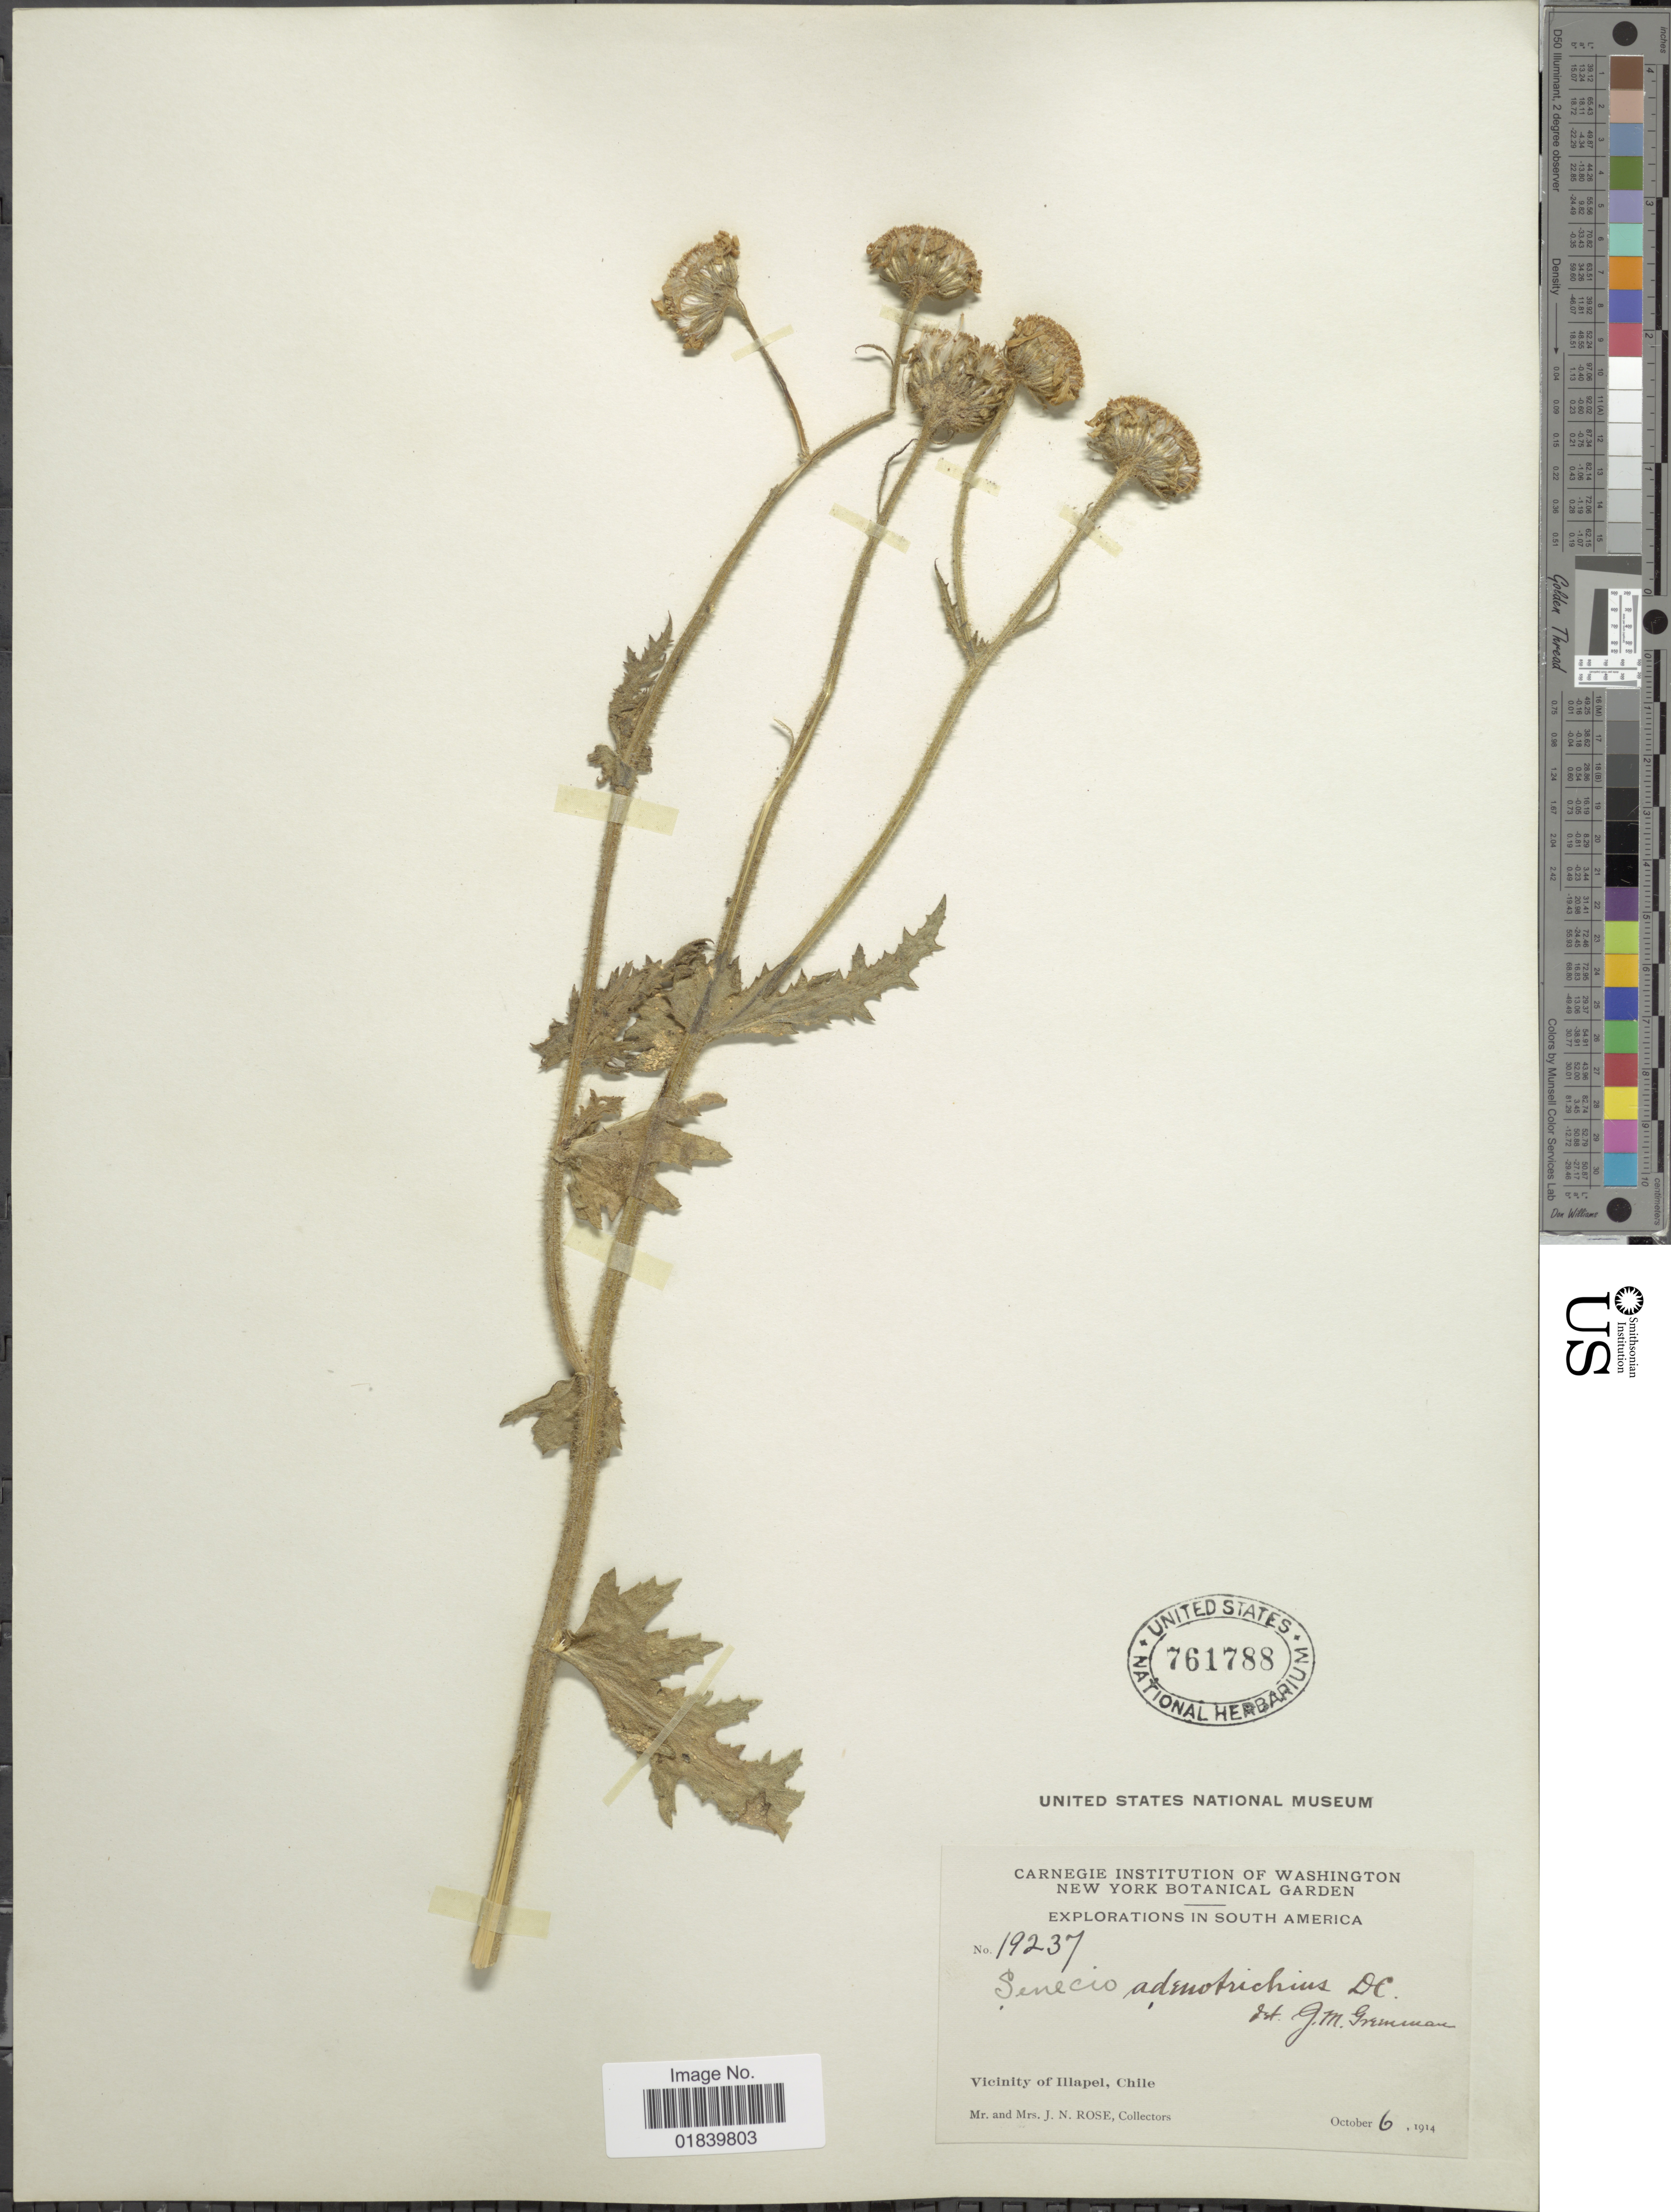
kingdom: Plantae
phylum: Tracheophyta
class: Magnoliopsida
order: Asterales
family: Asteraceae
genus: Senecio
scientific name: Senecio adenotrichius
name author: DC.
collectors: J. N. Rose & L. B. Rose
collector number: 19237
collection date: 1914-10-06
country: Chile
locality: Vicinity of Illapel, Chile.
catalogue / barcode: US 761788